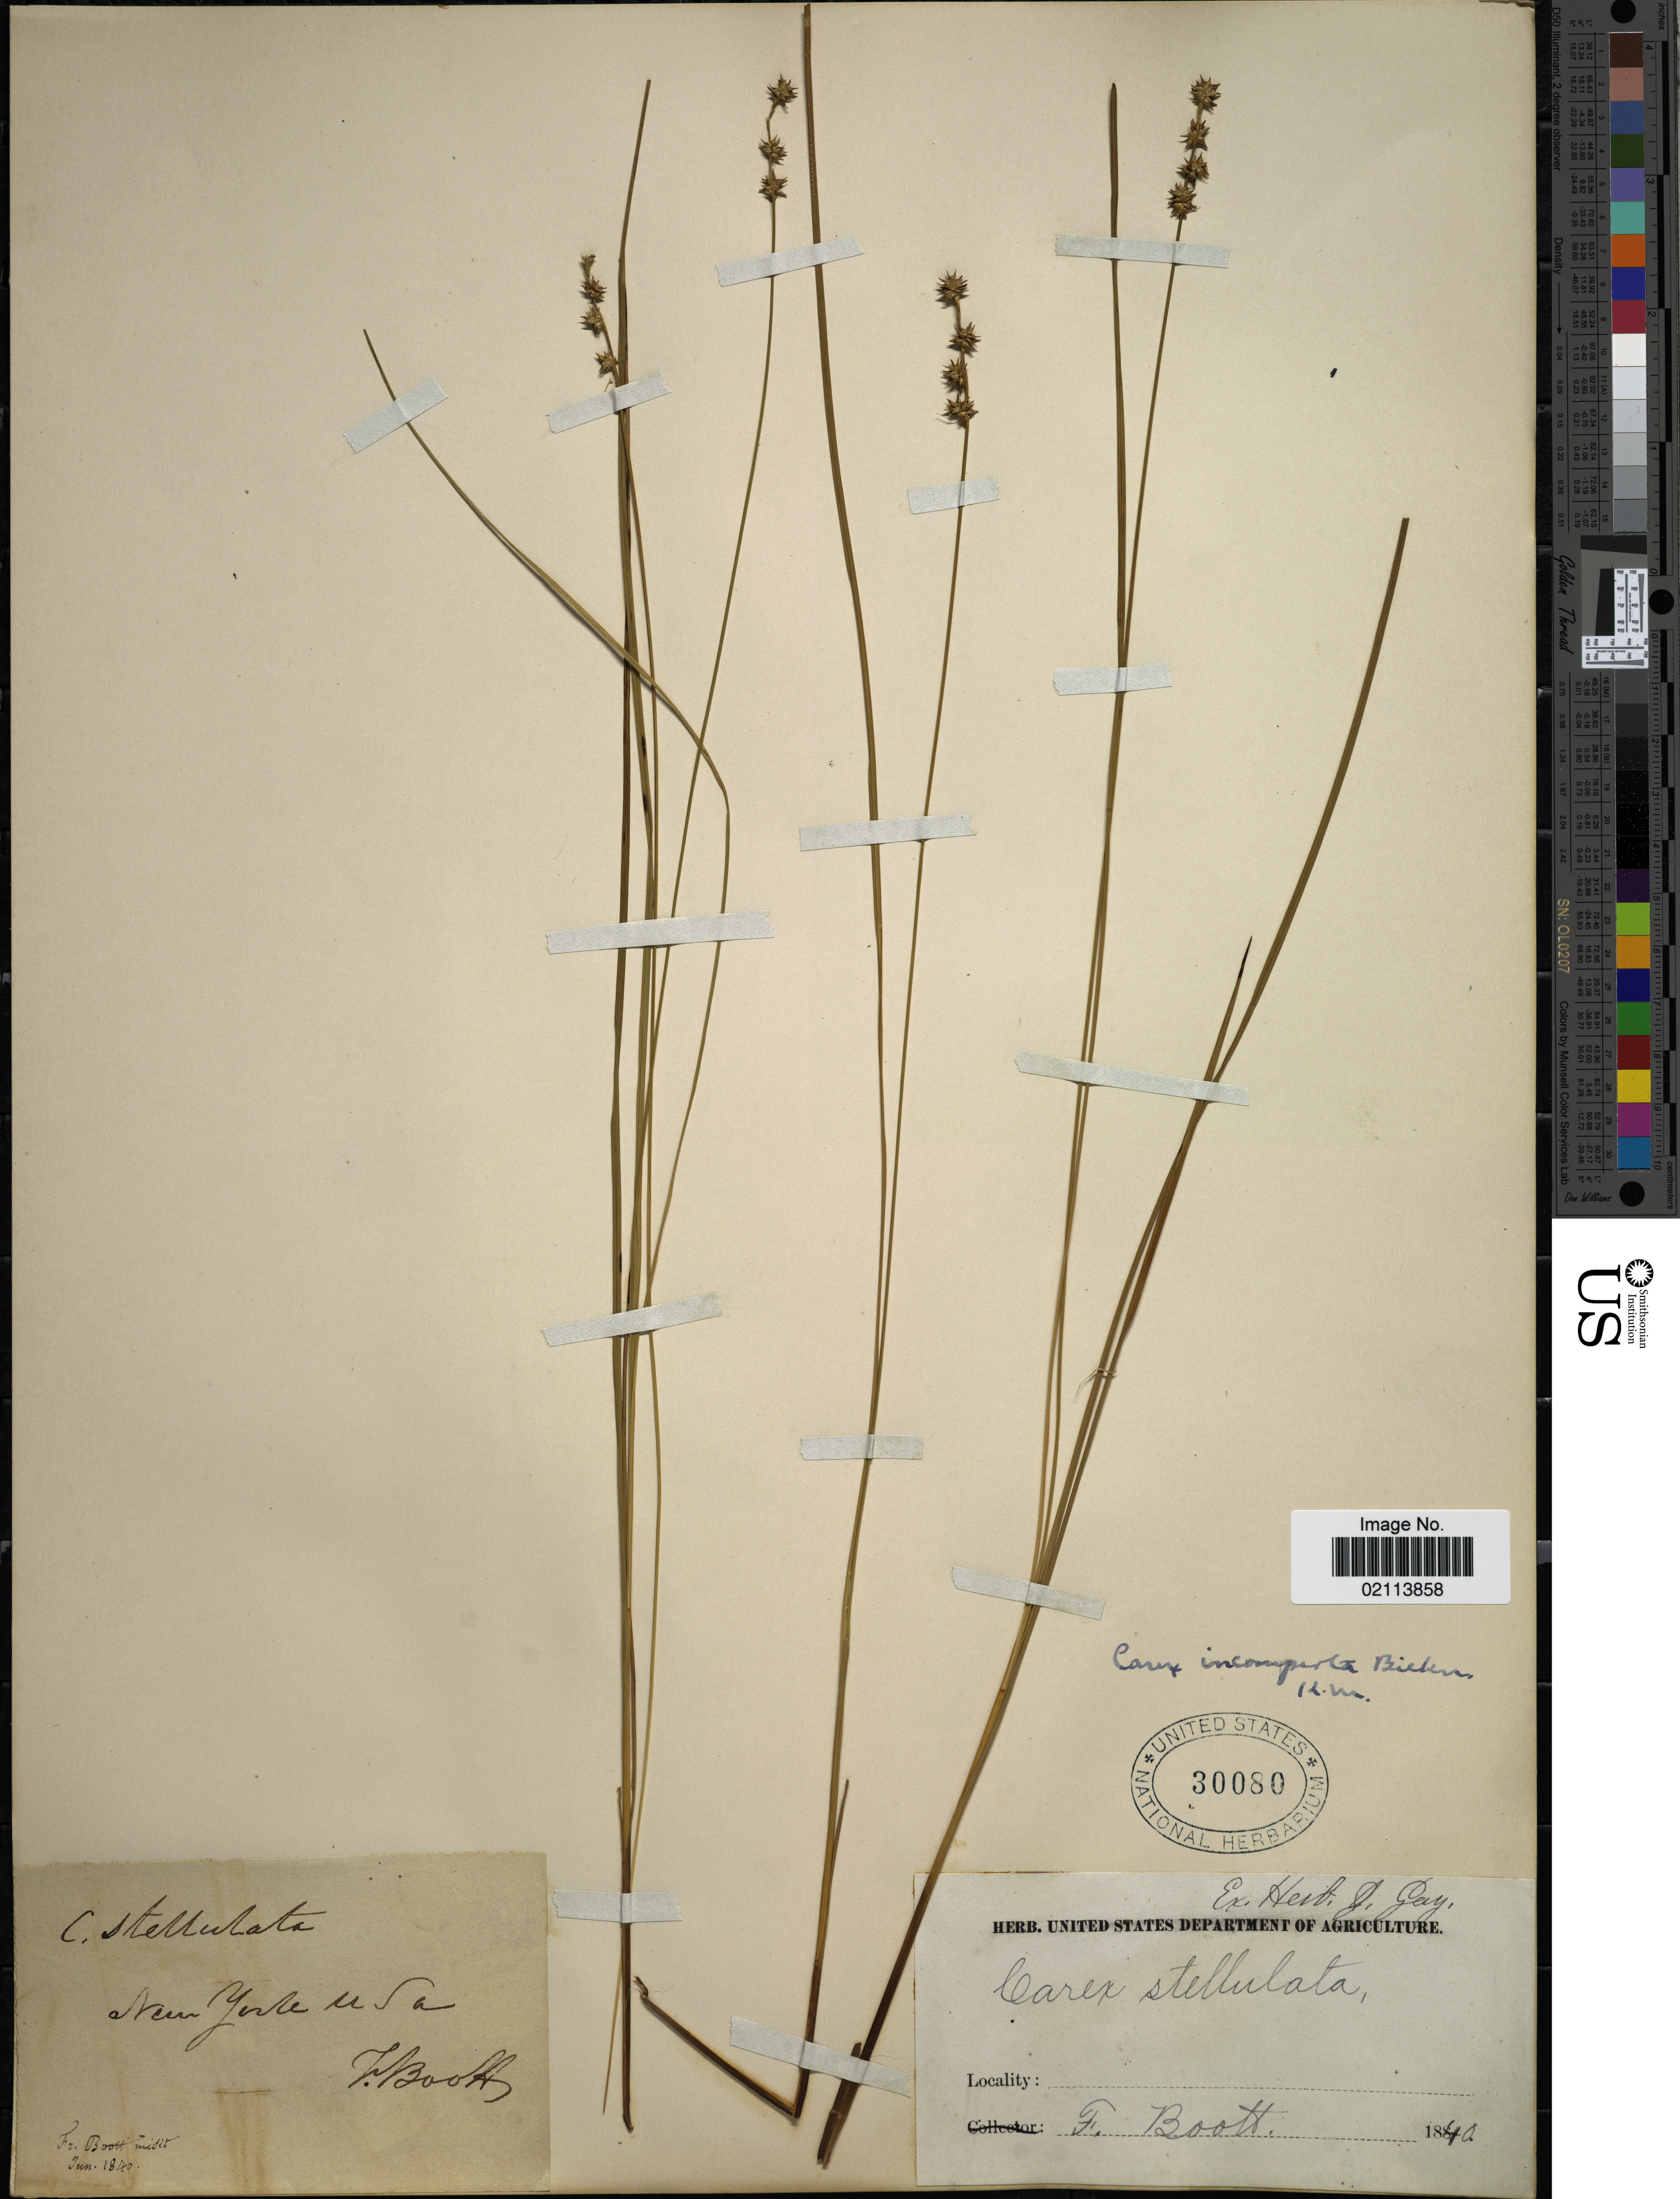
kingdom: Plantae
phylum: Tracheophyta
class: Liliopsida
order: Poales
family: Cyperaceae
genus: Carex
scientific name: Carex echinata subsp. echinata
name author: Murray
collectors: F. M. B. Boott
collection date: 1840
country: United States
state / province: New York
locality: New York USA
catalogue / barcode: US 30080